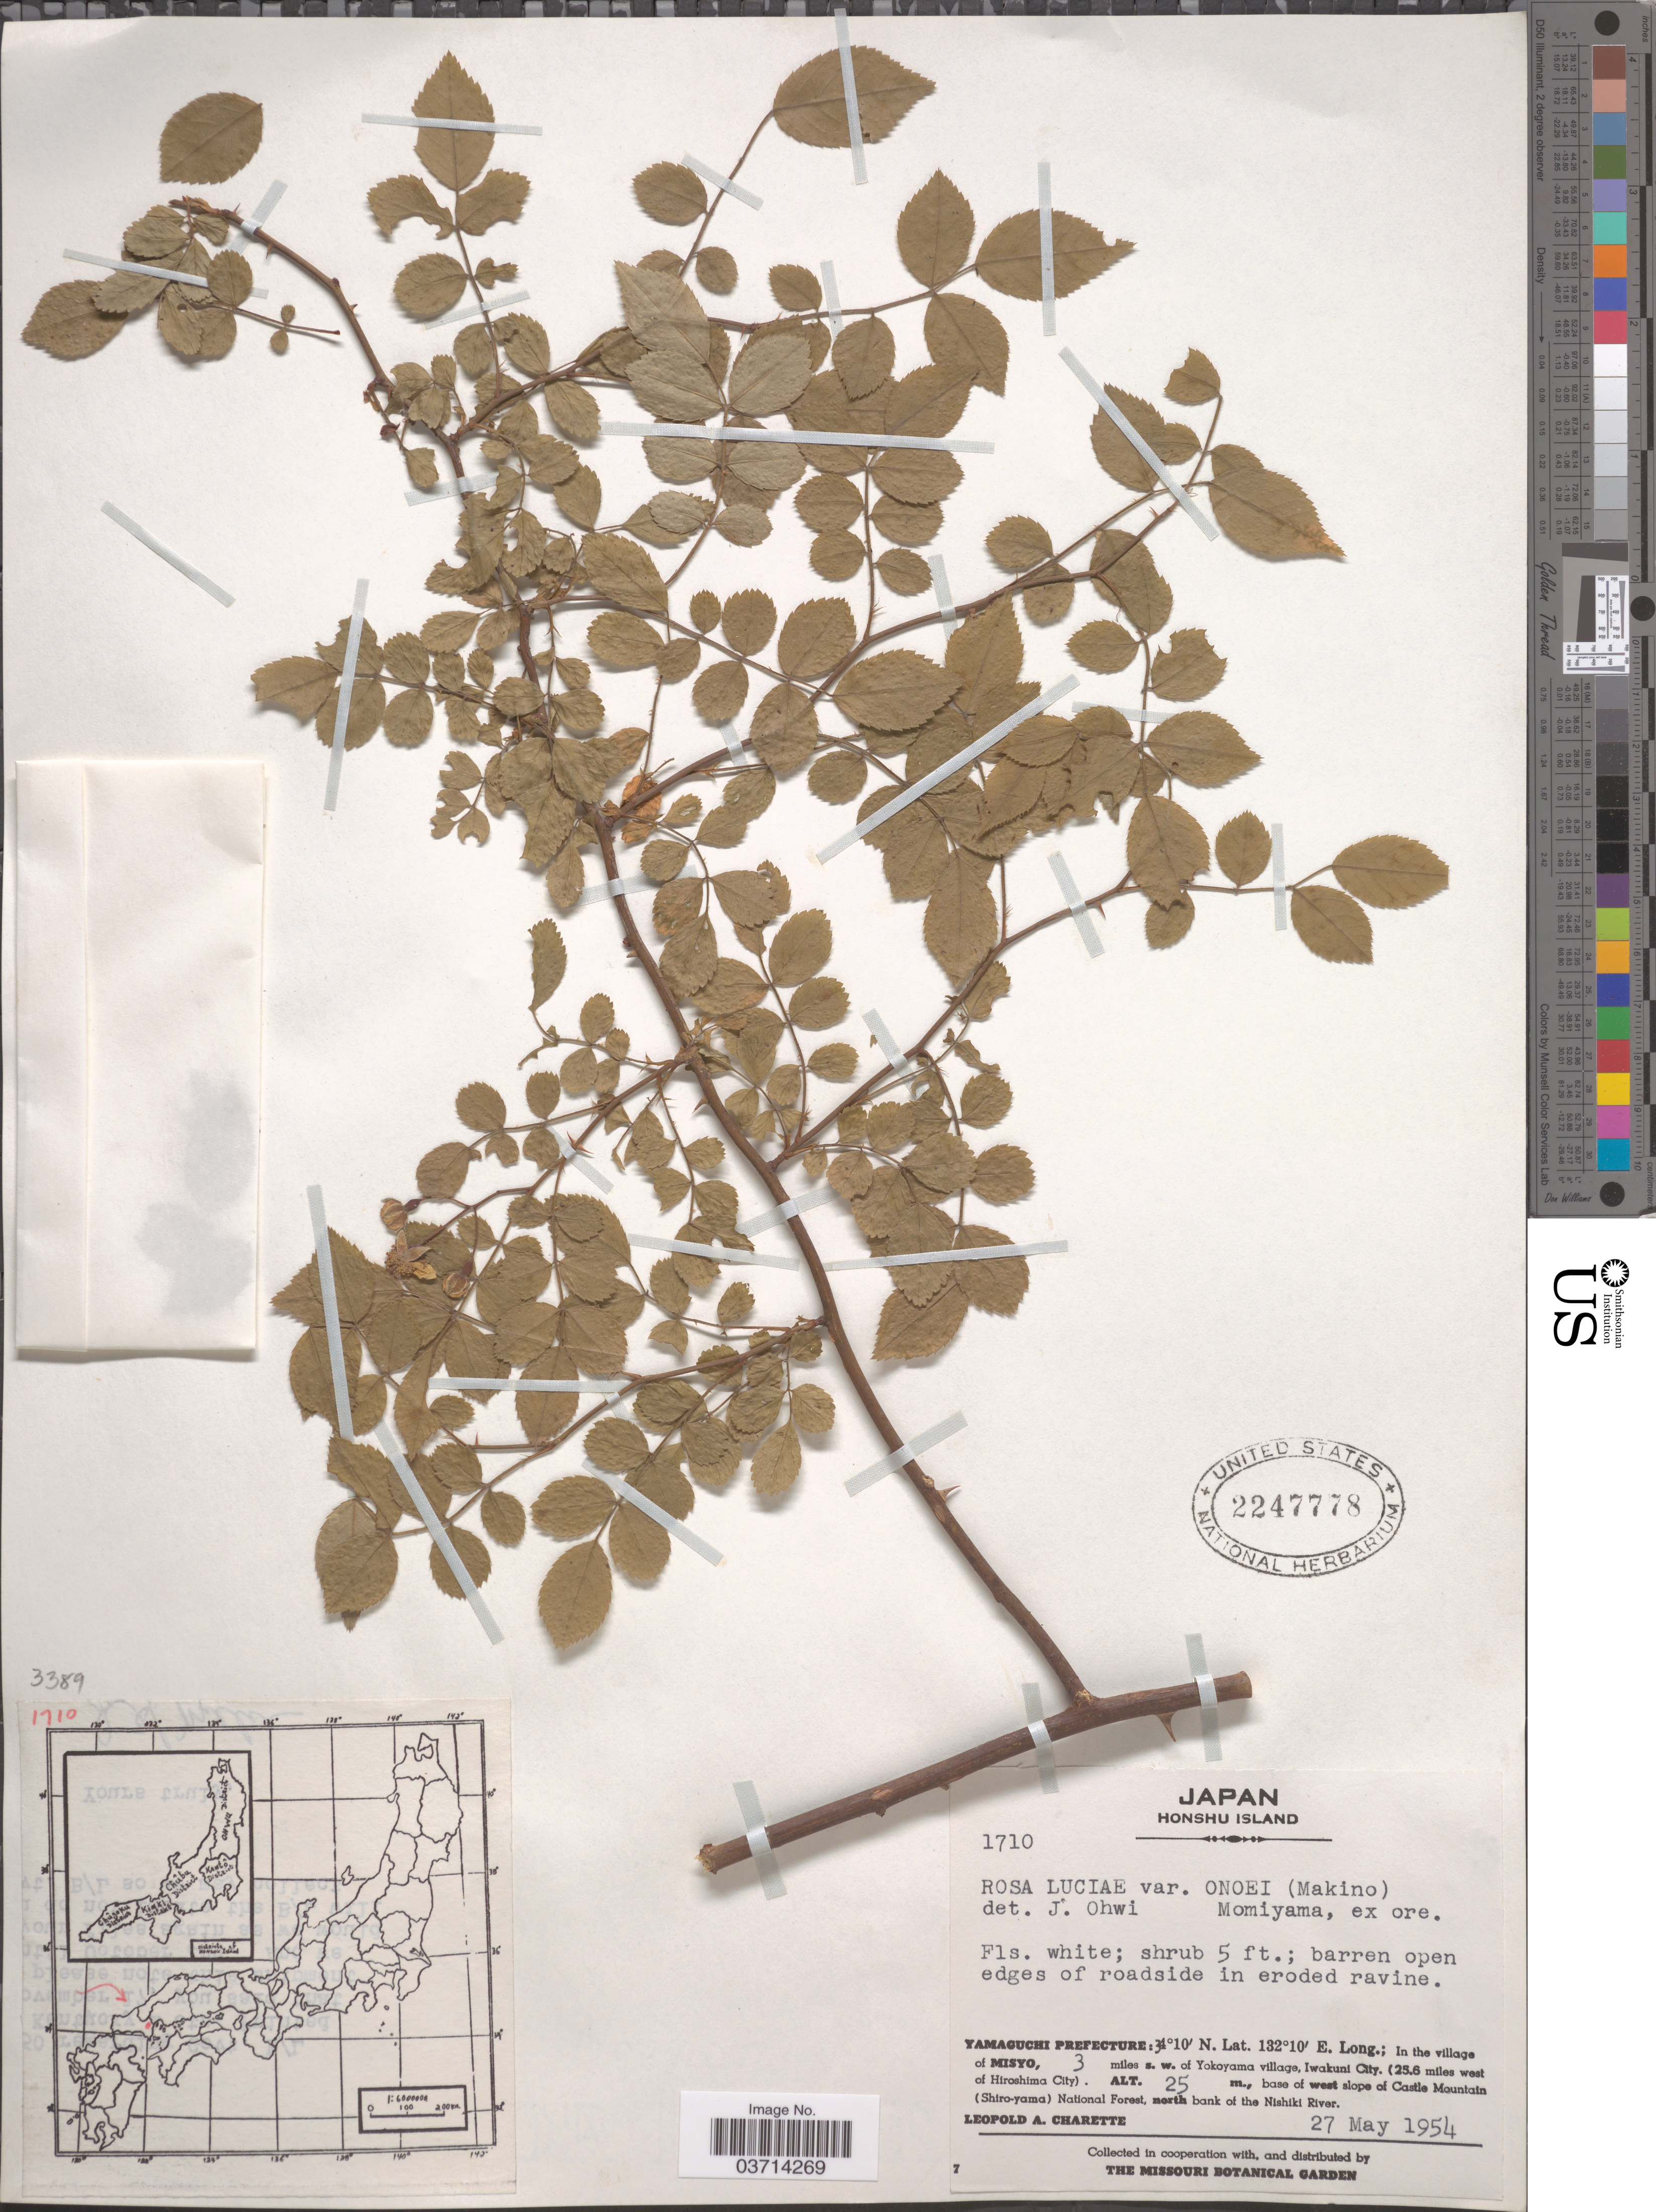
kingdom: Plantae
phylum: Tracheophyta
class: Magnoliopsida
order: Rosales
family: Rosaceae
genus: Rosa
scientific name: Rosa luciae var. onoei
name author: (Makino) Momiy. ex Ohwi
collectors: L. A. Charette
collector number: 1710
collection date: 1954-05-27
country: Japan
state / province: Yamaguti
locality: Honshu Island. Yamaguchi Prefecture. In the village of Misyo, 3 miles s.w. of Yokoyama village, Iwakuni City. (25.6 miles west of Hiroshima City), base of west slope of Castle Mountain (Shiro-yama) National Forest, north bank of the Nishiki River.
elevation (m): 25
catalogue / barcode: US 2247778